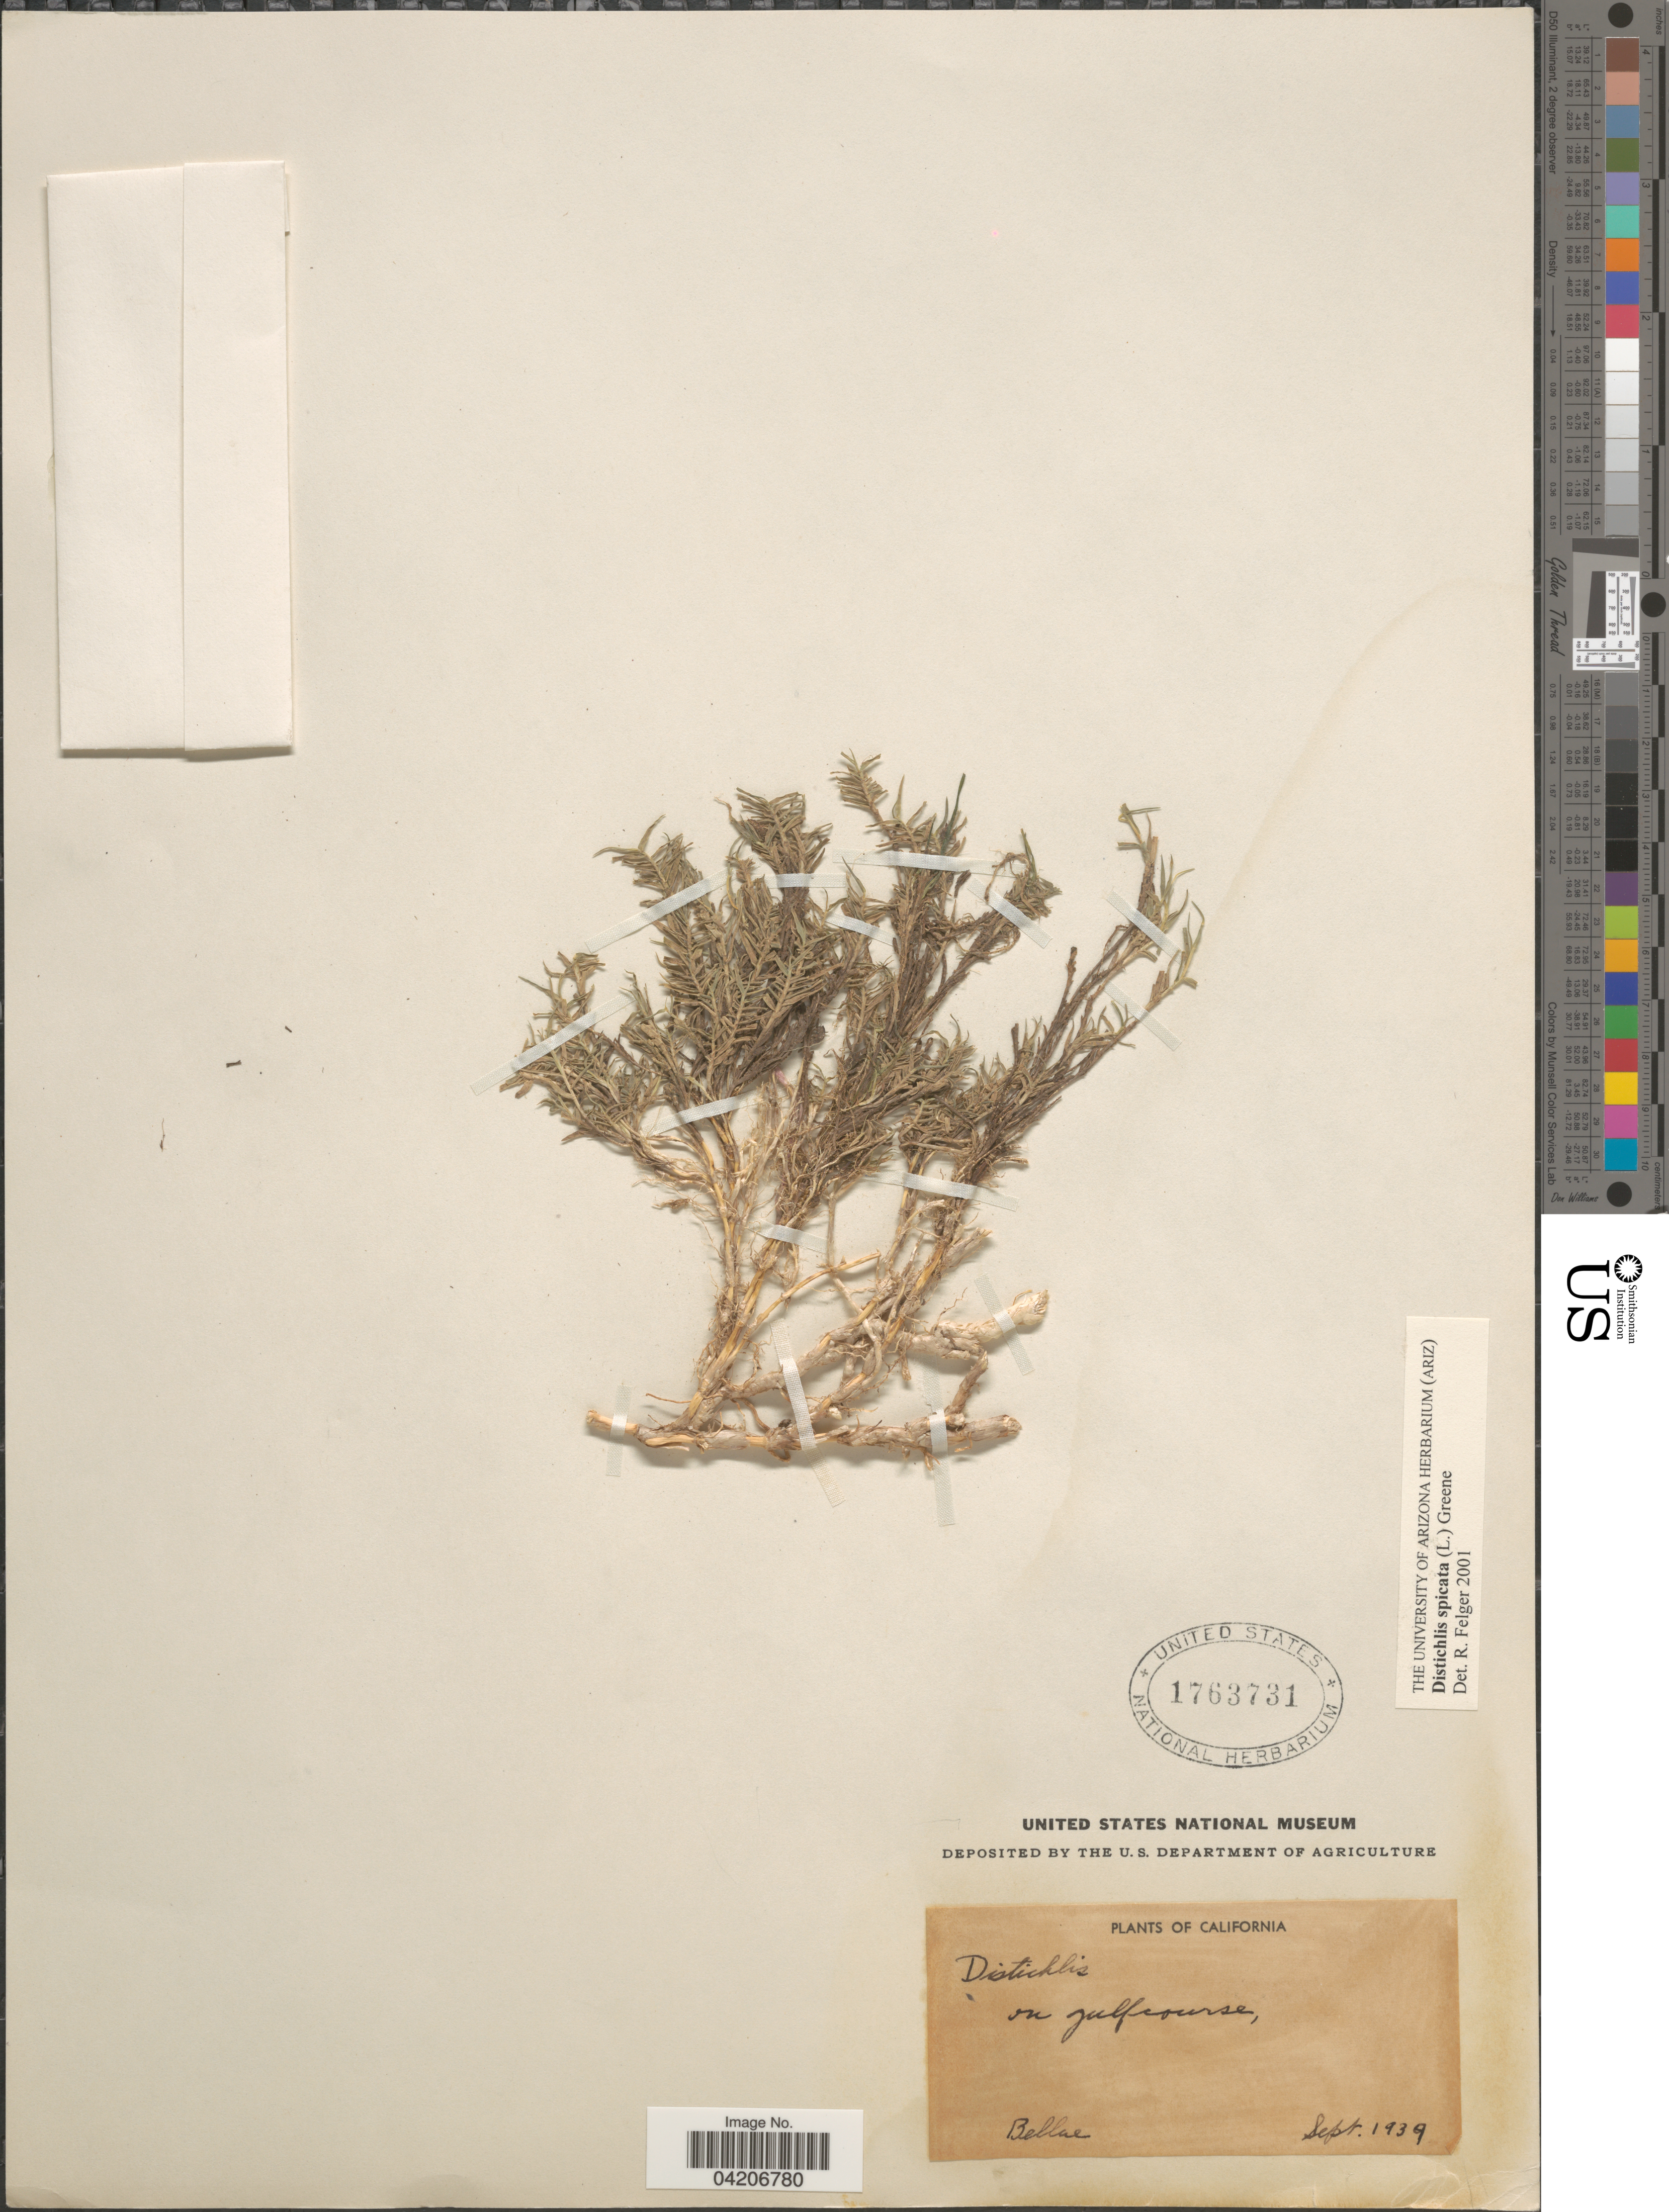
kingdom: Plantae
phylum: Tracheophyta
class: Liliopsida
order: Poales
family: Poaceae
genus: Distichlis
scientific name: Distichlis spicata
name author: (L.) Greene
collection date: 1939-09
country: United States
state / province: California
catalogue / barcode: US 1763731